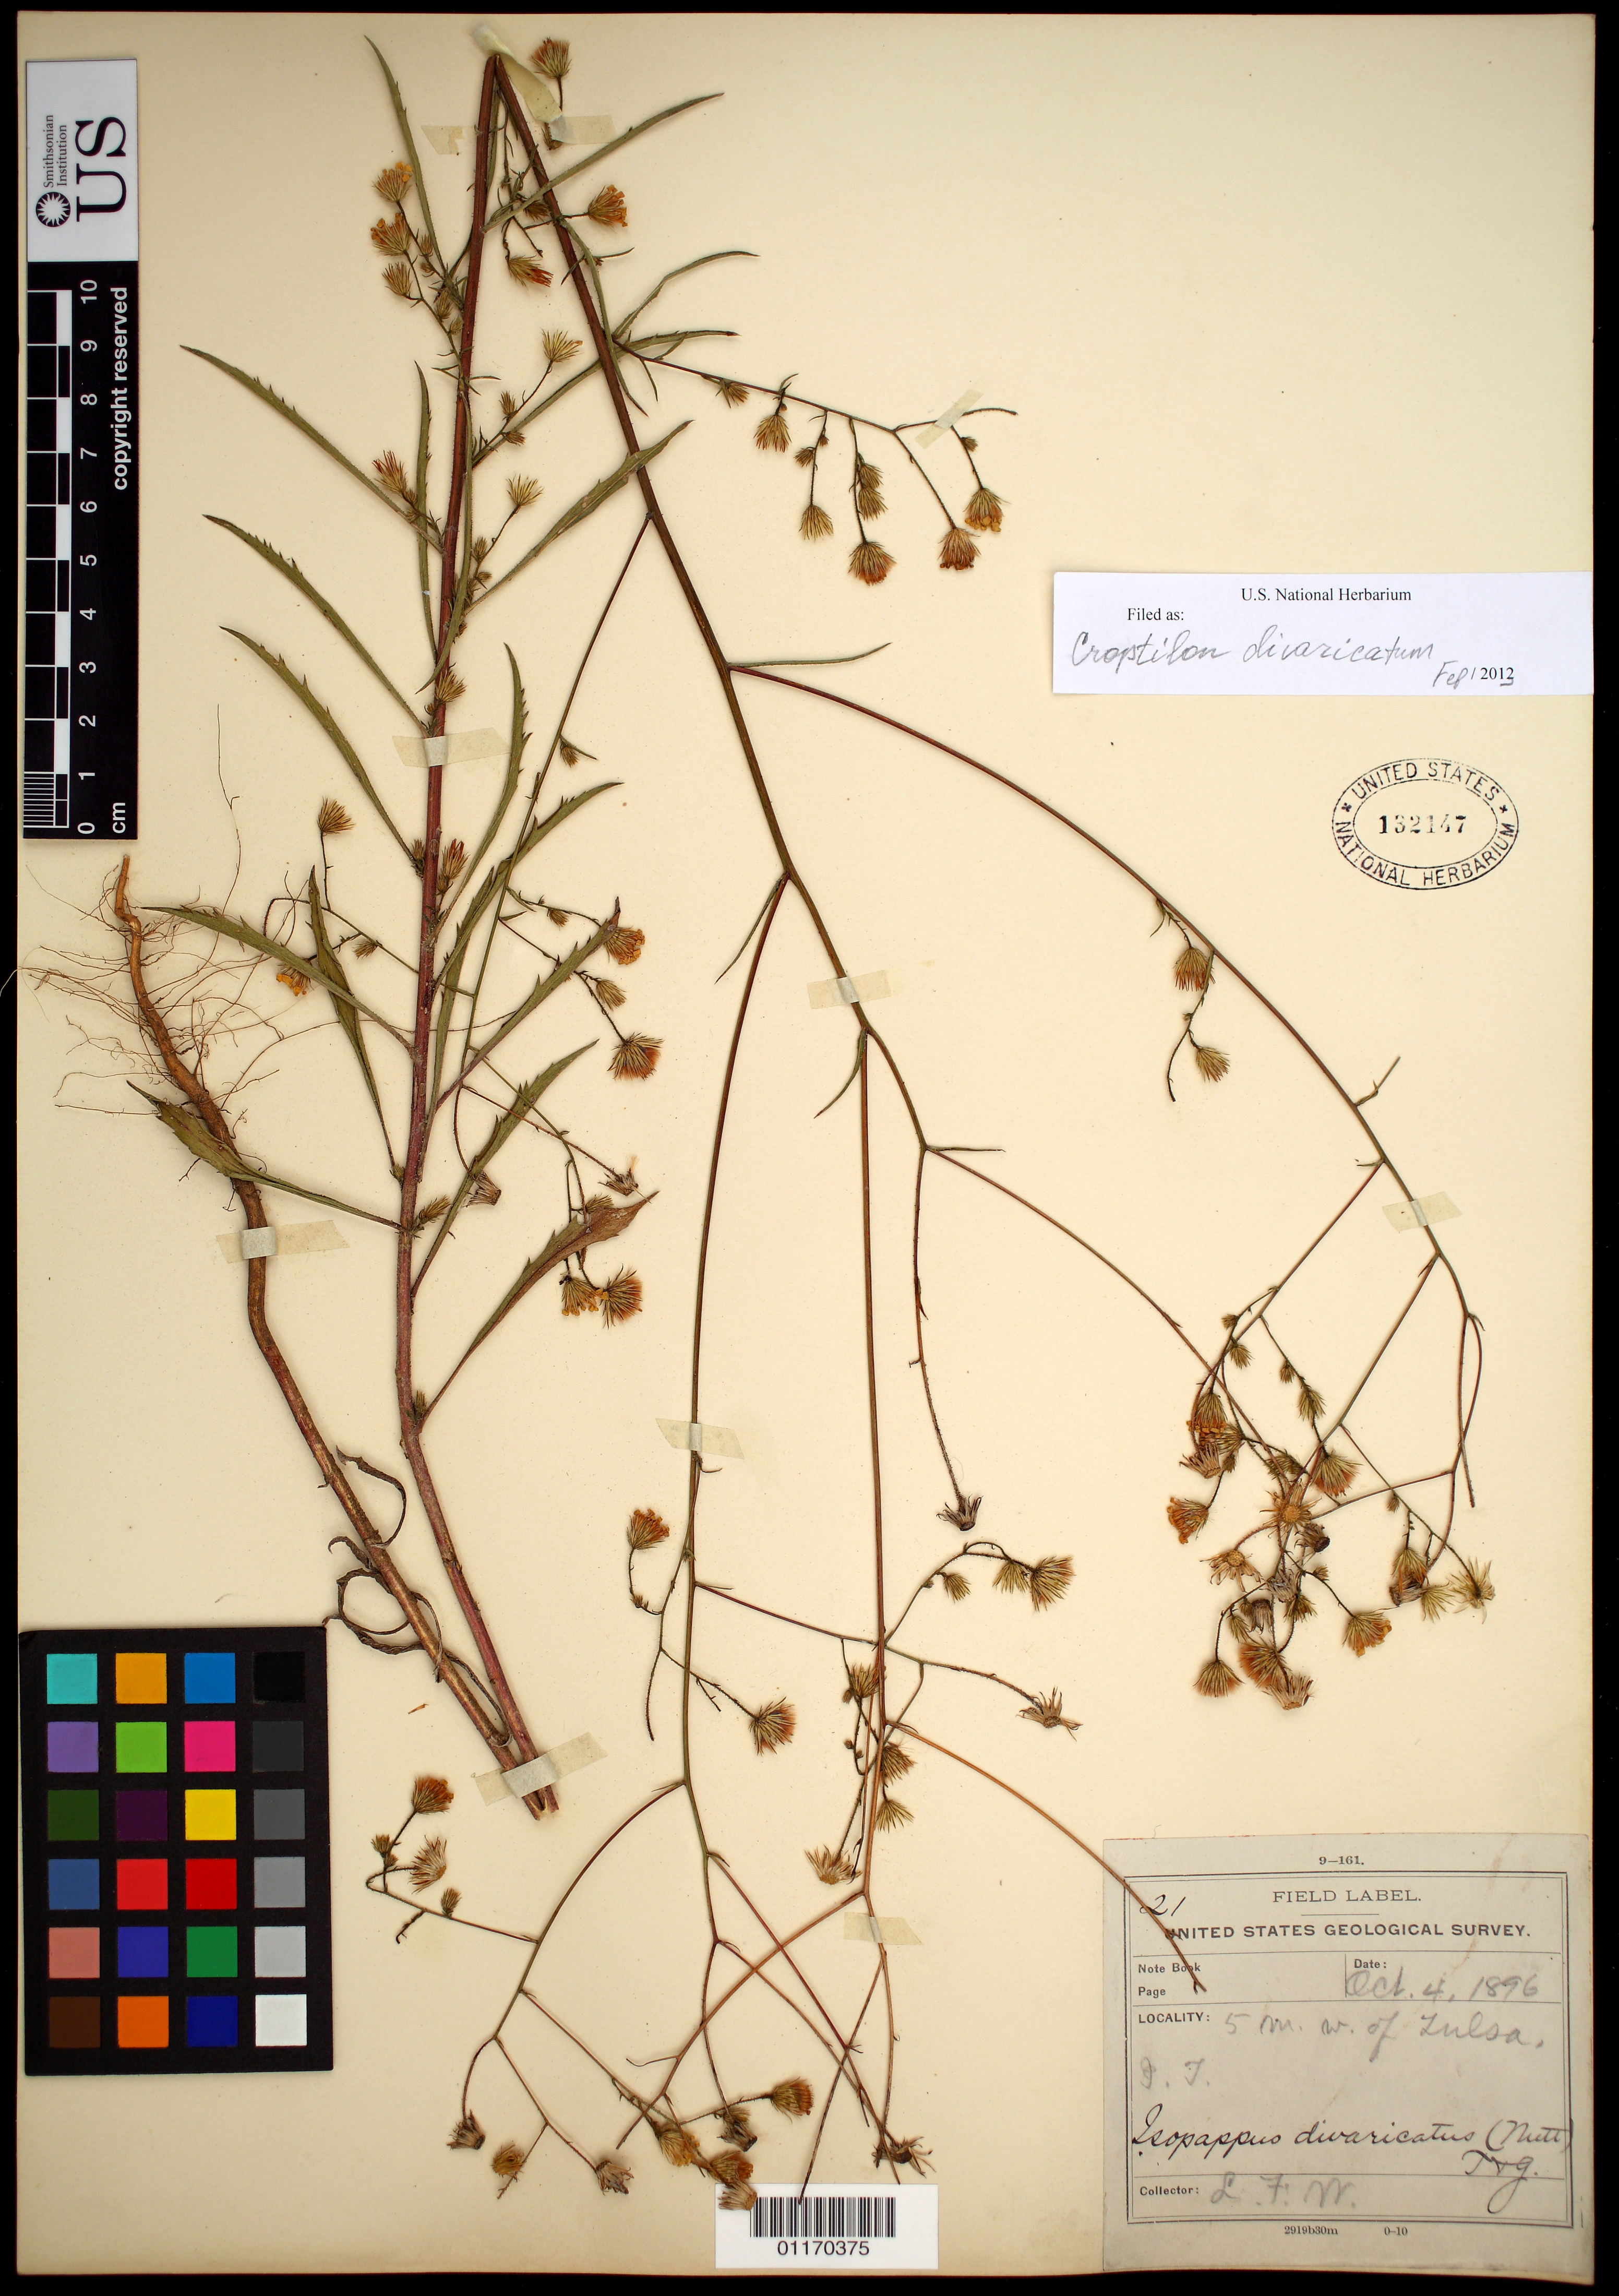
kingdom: Plantae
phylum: Tracheophyta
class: Magnoliopsida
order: Asterales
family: Asteraceae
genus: Croptilon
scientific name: Croptilon divaricatum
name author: (Nutt.) Raf.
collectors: L. F. Ward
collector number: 21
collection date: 1896-10-04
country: United States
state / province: Oklahoma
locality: Tulsa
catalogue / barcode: US 132147